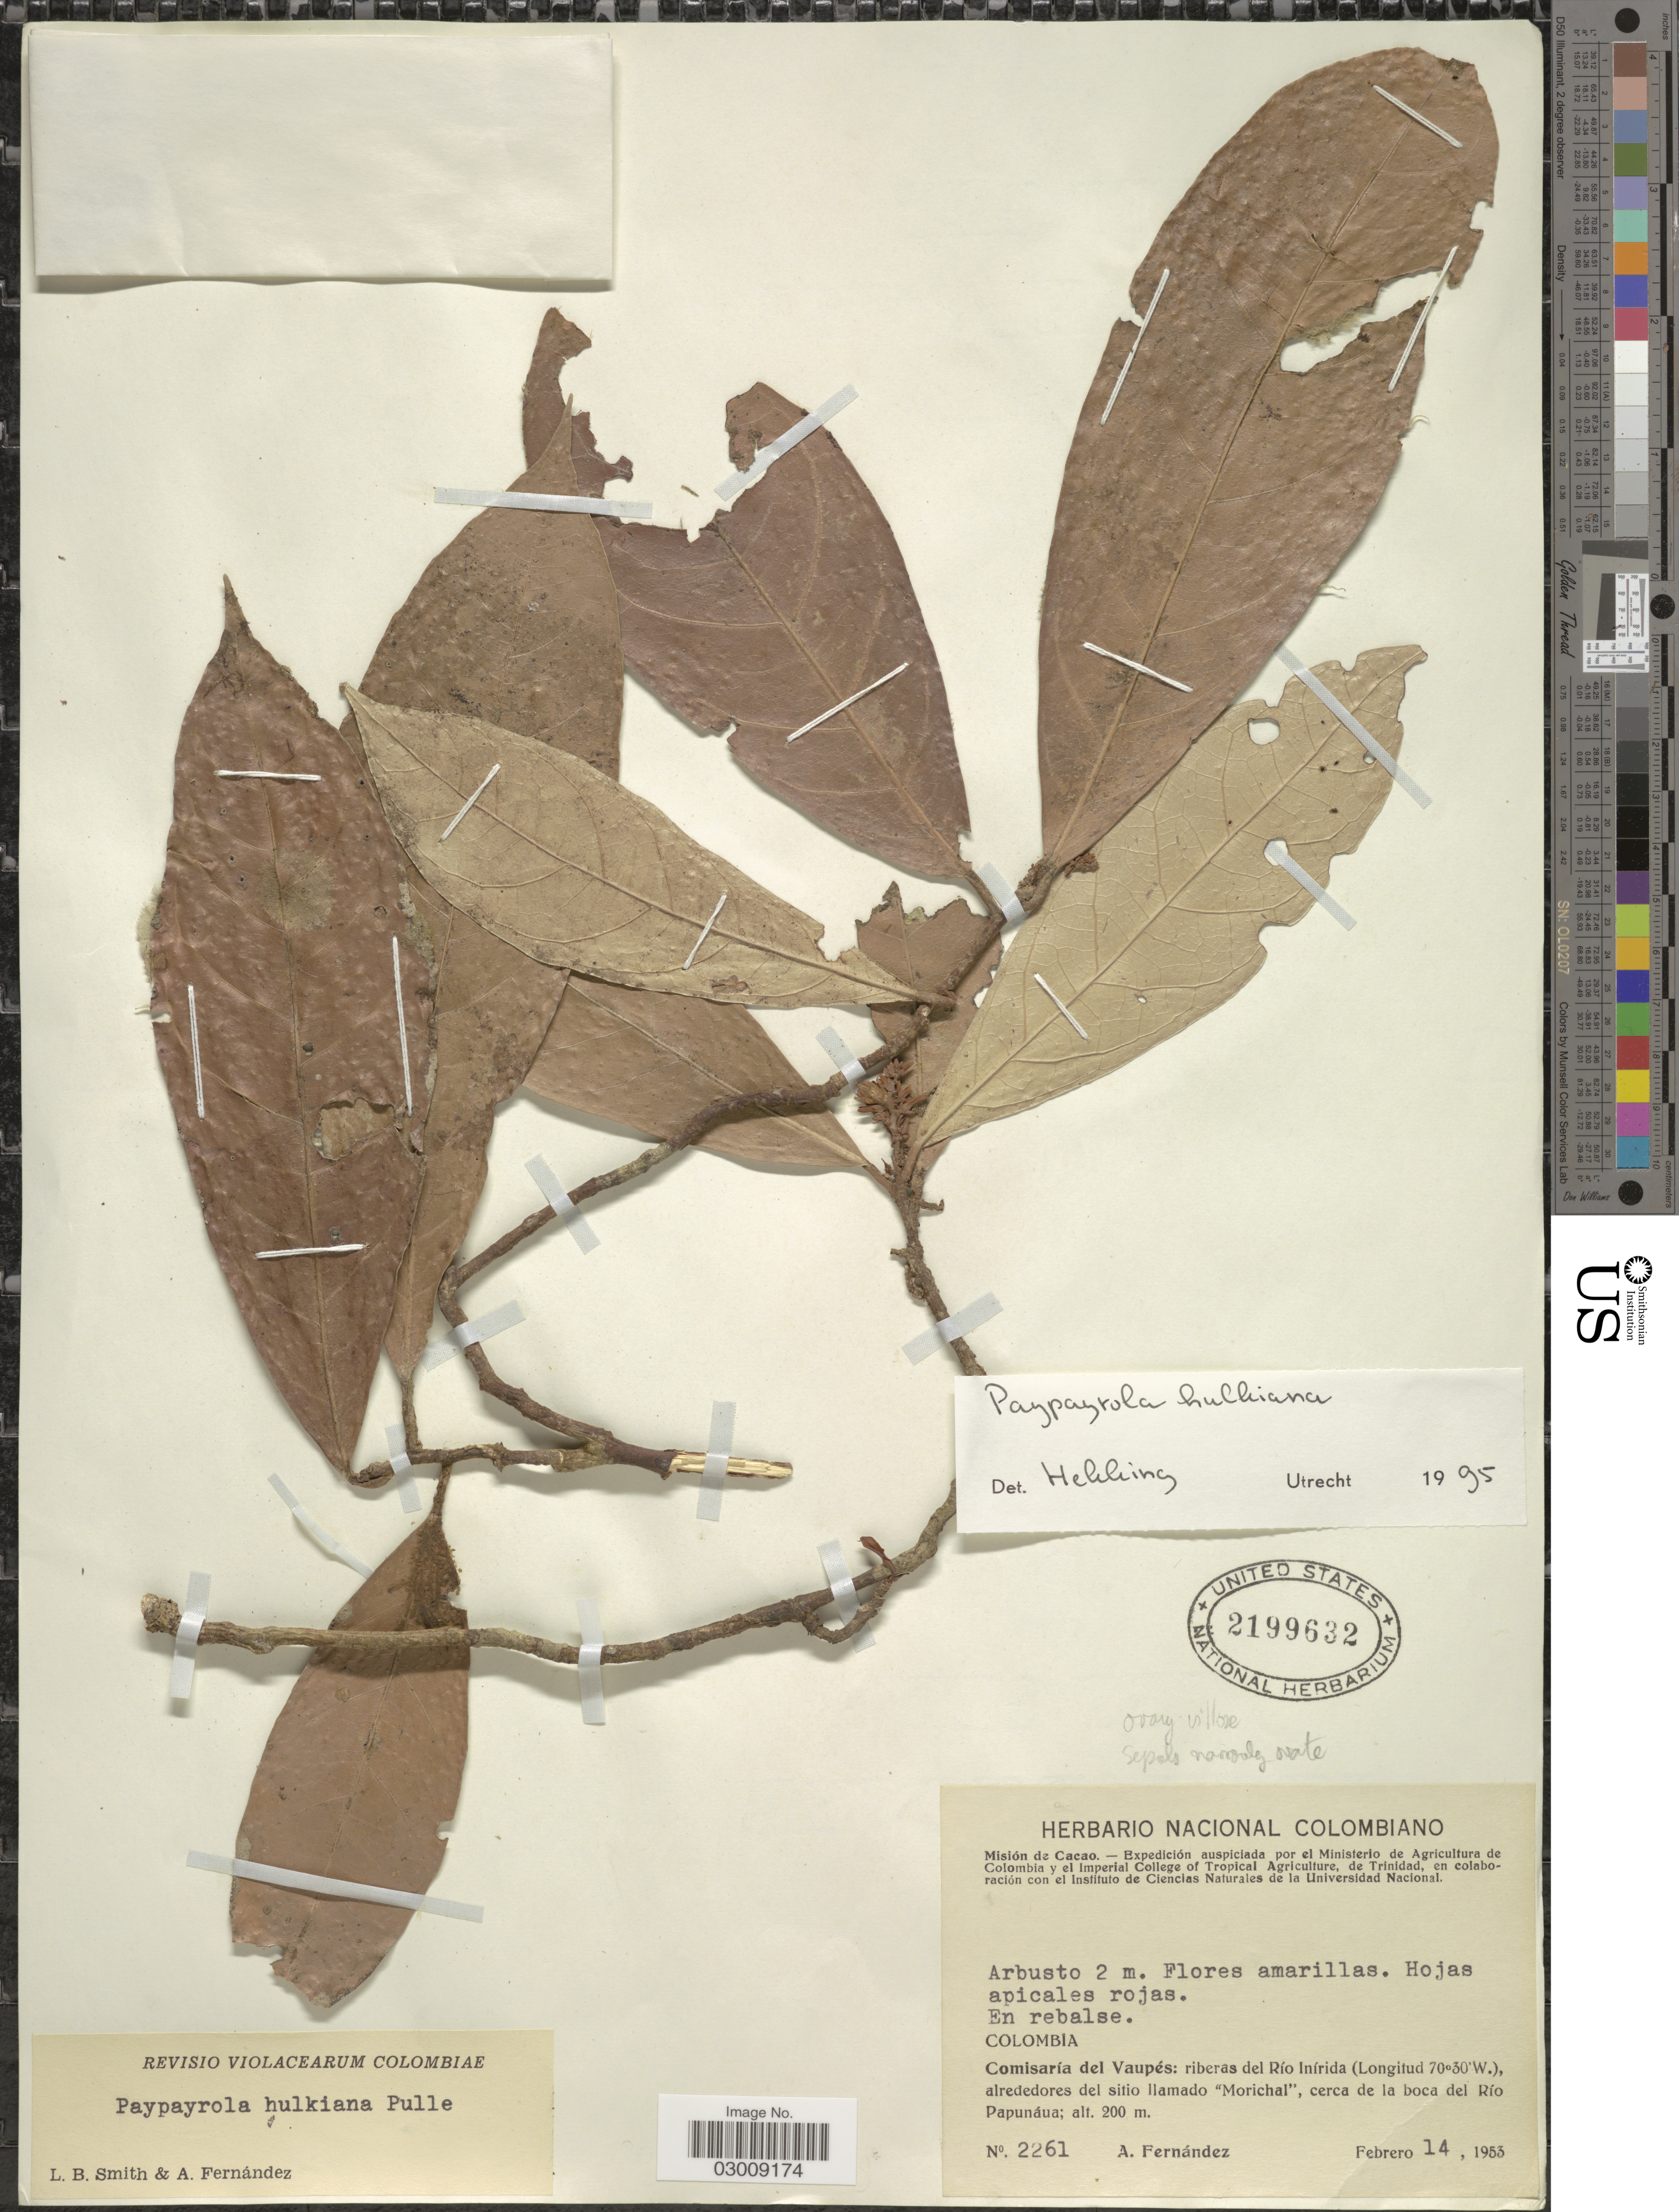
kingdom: Plantae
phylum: Tracheophyta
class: Magnoliopsida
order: Malpighiales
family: Violaceae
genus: Paypayrola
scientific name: Paypayrola hulkiana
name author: Pulle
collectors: A. Fernández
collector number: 2261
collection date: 1953-02-14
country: Colombia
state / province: Vaupés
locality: Comisaría del Vaupés: riberas del Río Inírida, alrededores del sitio llamado "Morichal", cerca de la boca del Río Papunáua.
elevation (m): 200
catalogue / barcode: US 2199632